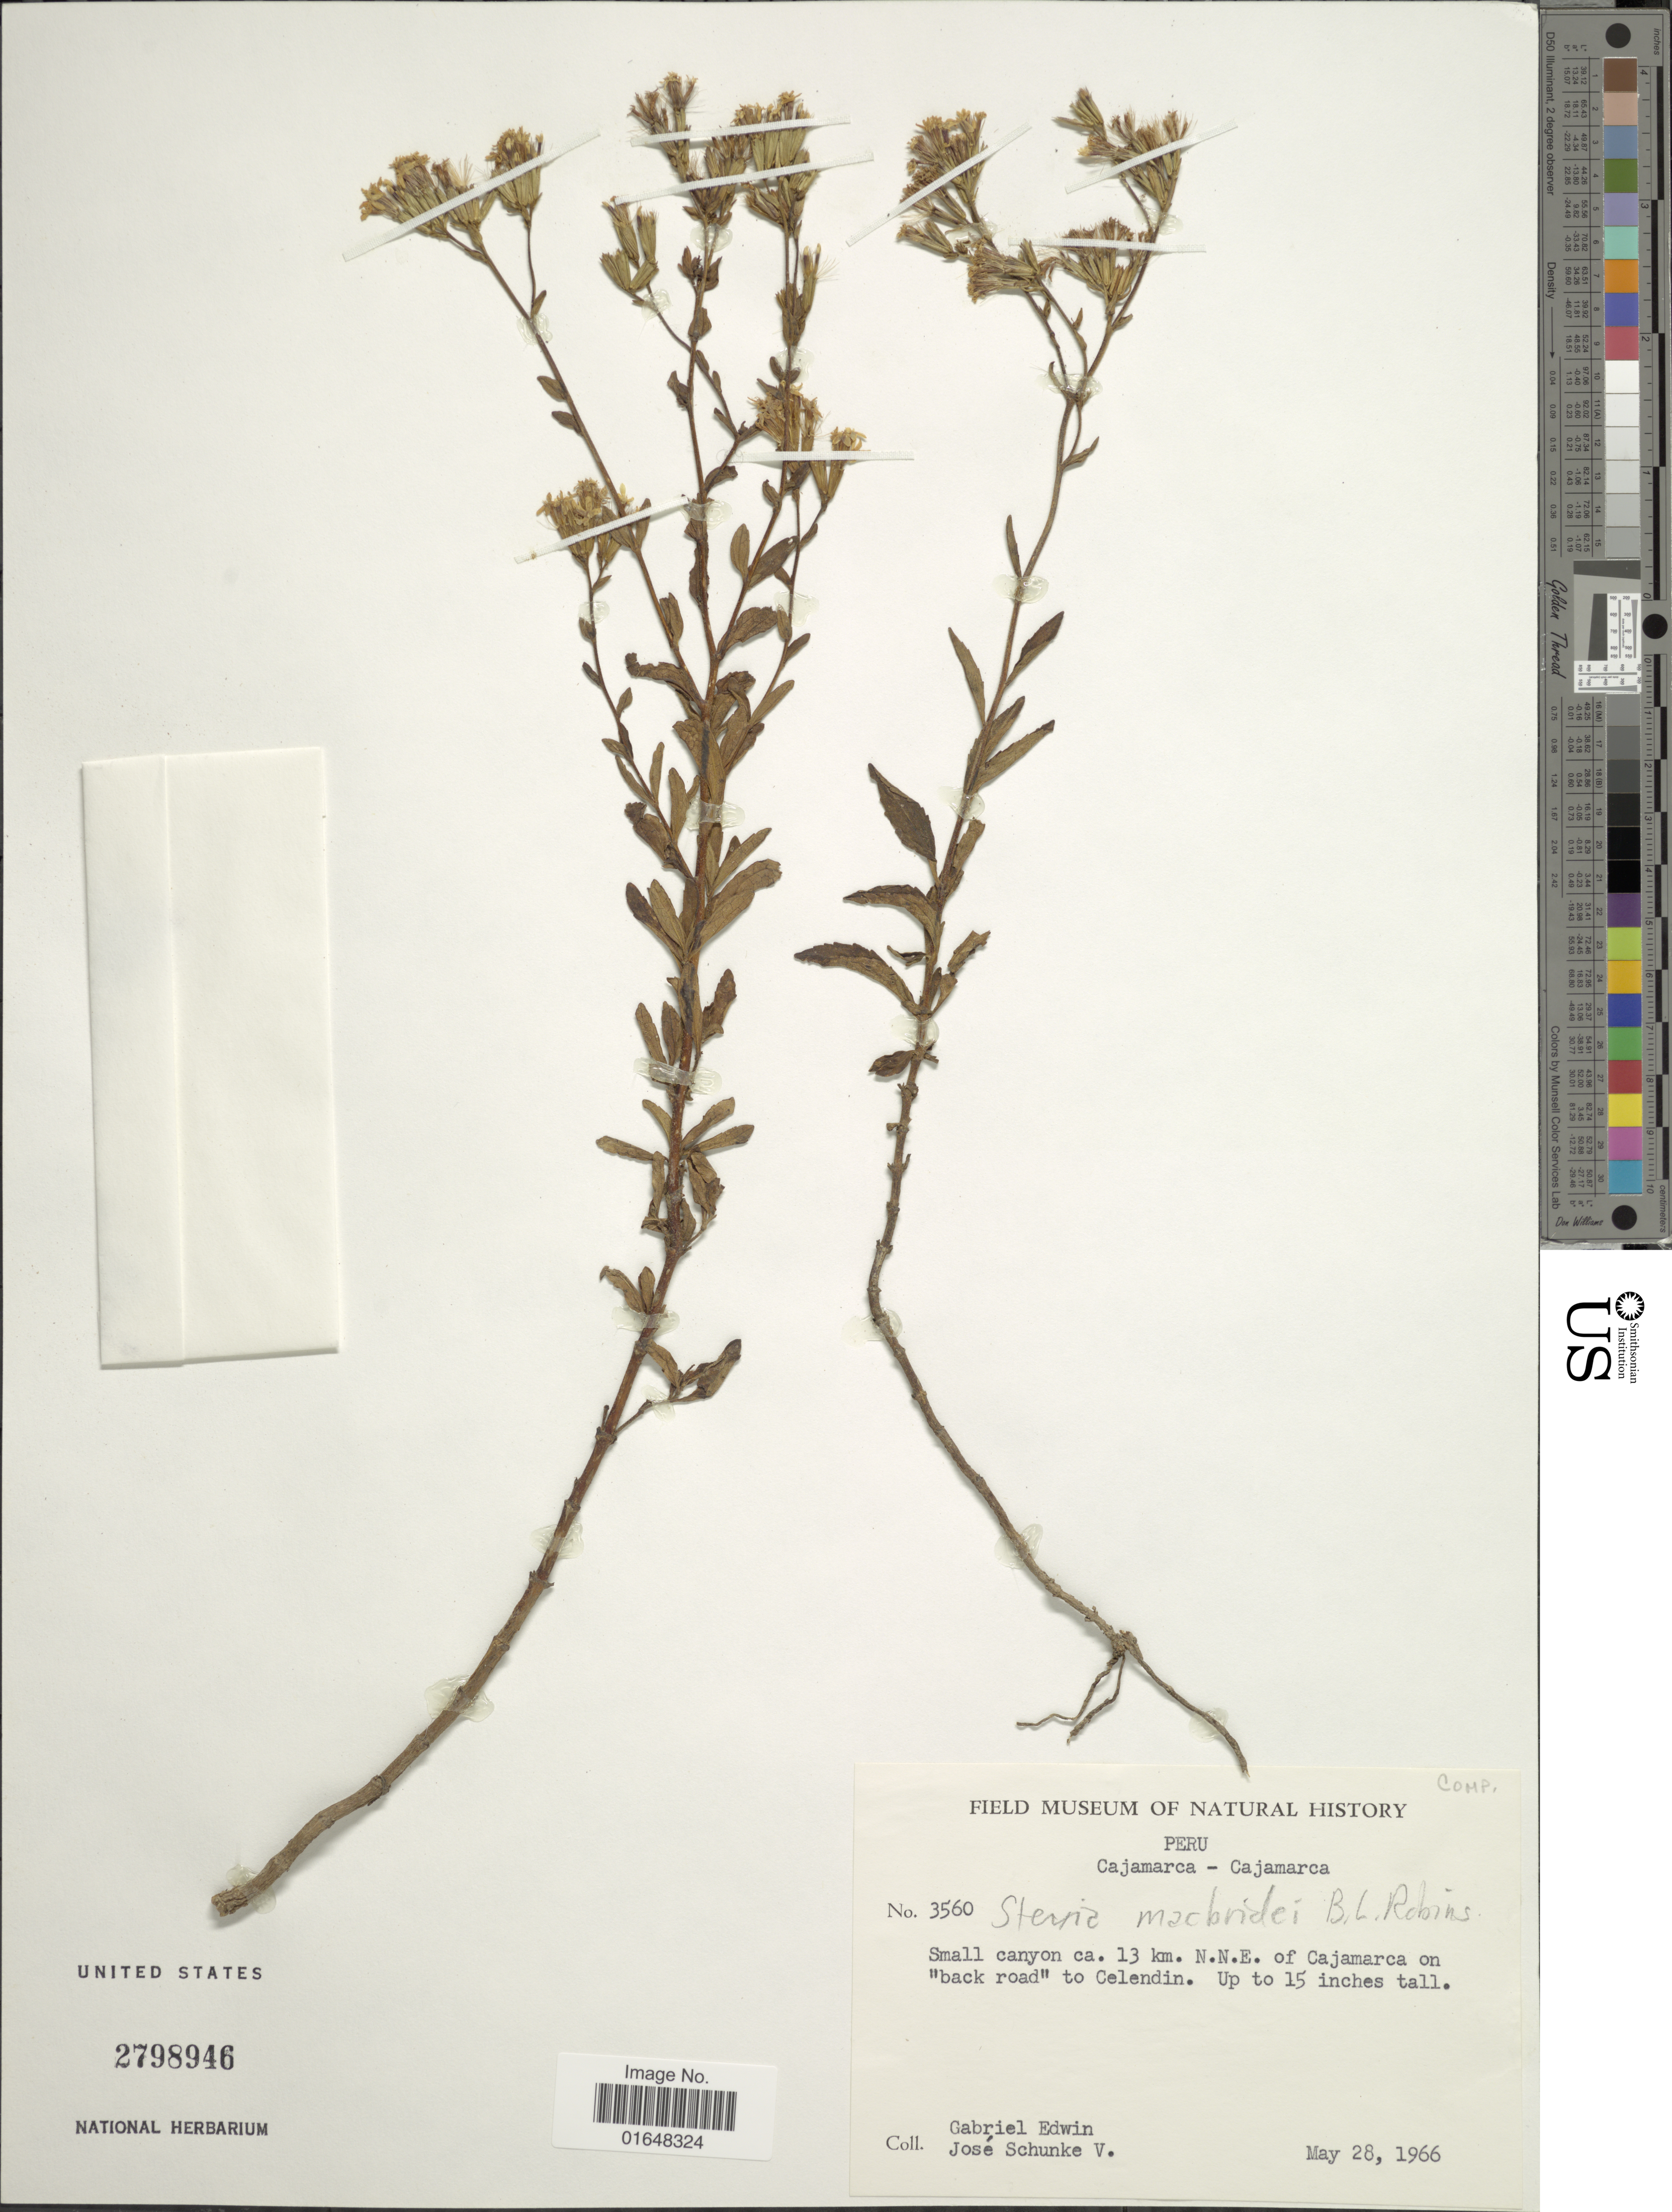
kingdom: Plantae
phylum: Tracheophyta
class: Magnoliopsida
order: Asterales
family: Asteraceae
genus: Stevia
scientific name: Stevia macbridei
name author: B.L. Rob.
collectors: G. Edwin & J. Schunke Vigo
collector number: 3560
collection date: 1966-05-28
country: Peru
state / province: Cajamarca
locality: Cajamarca - Cajamarca. Small canyon ca. 13 km. N.N.E. of Cajamarca on "back road" to Celendin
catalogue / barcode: US 2798946